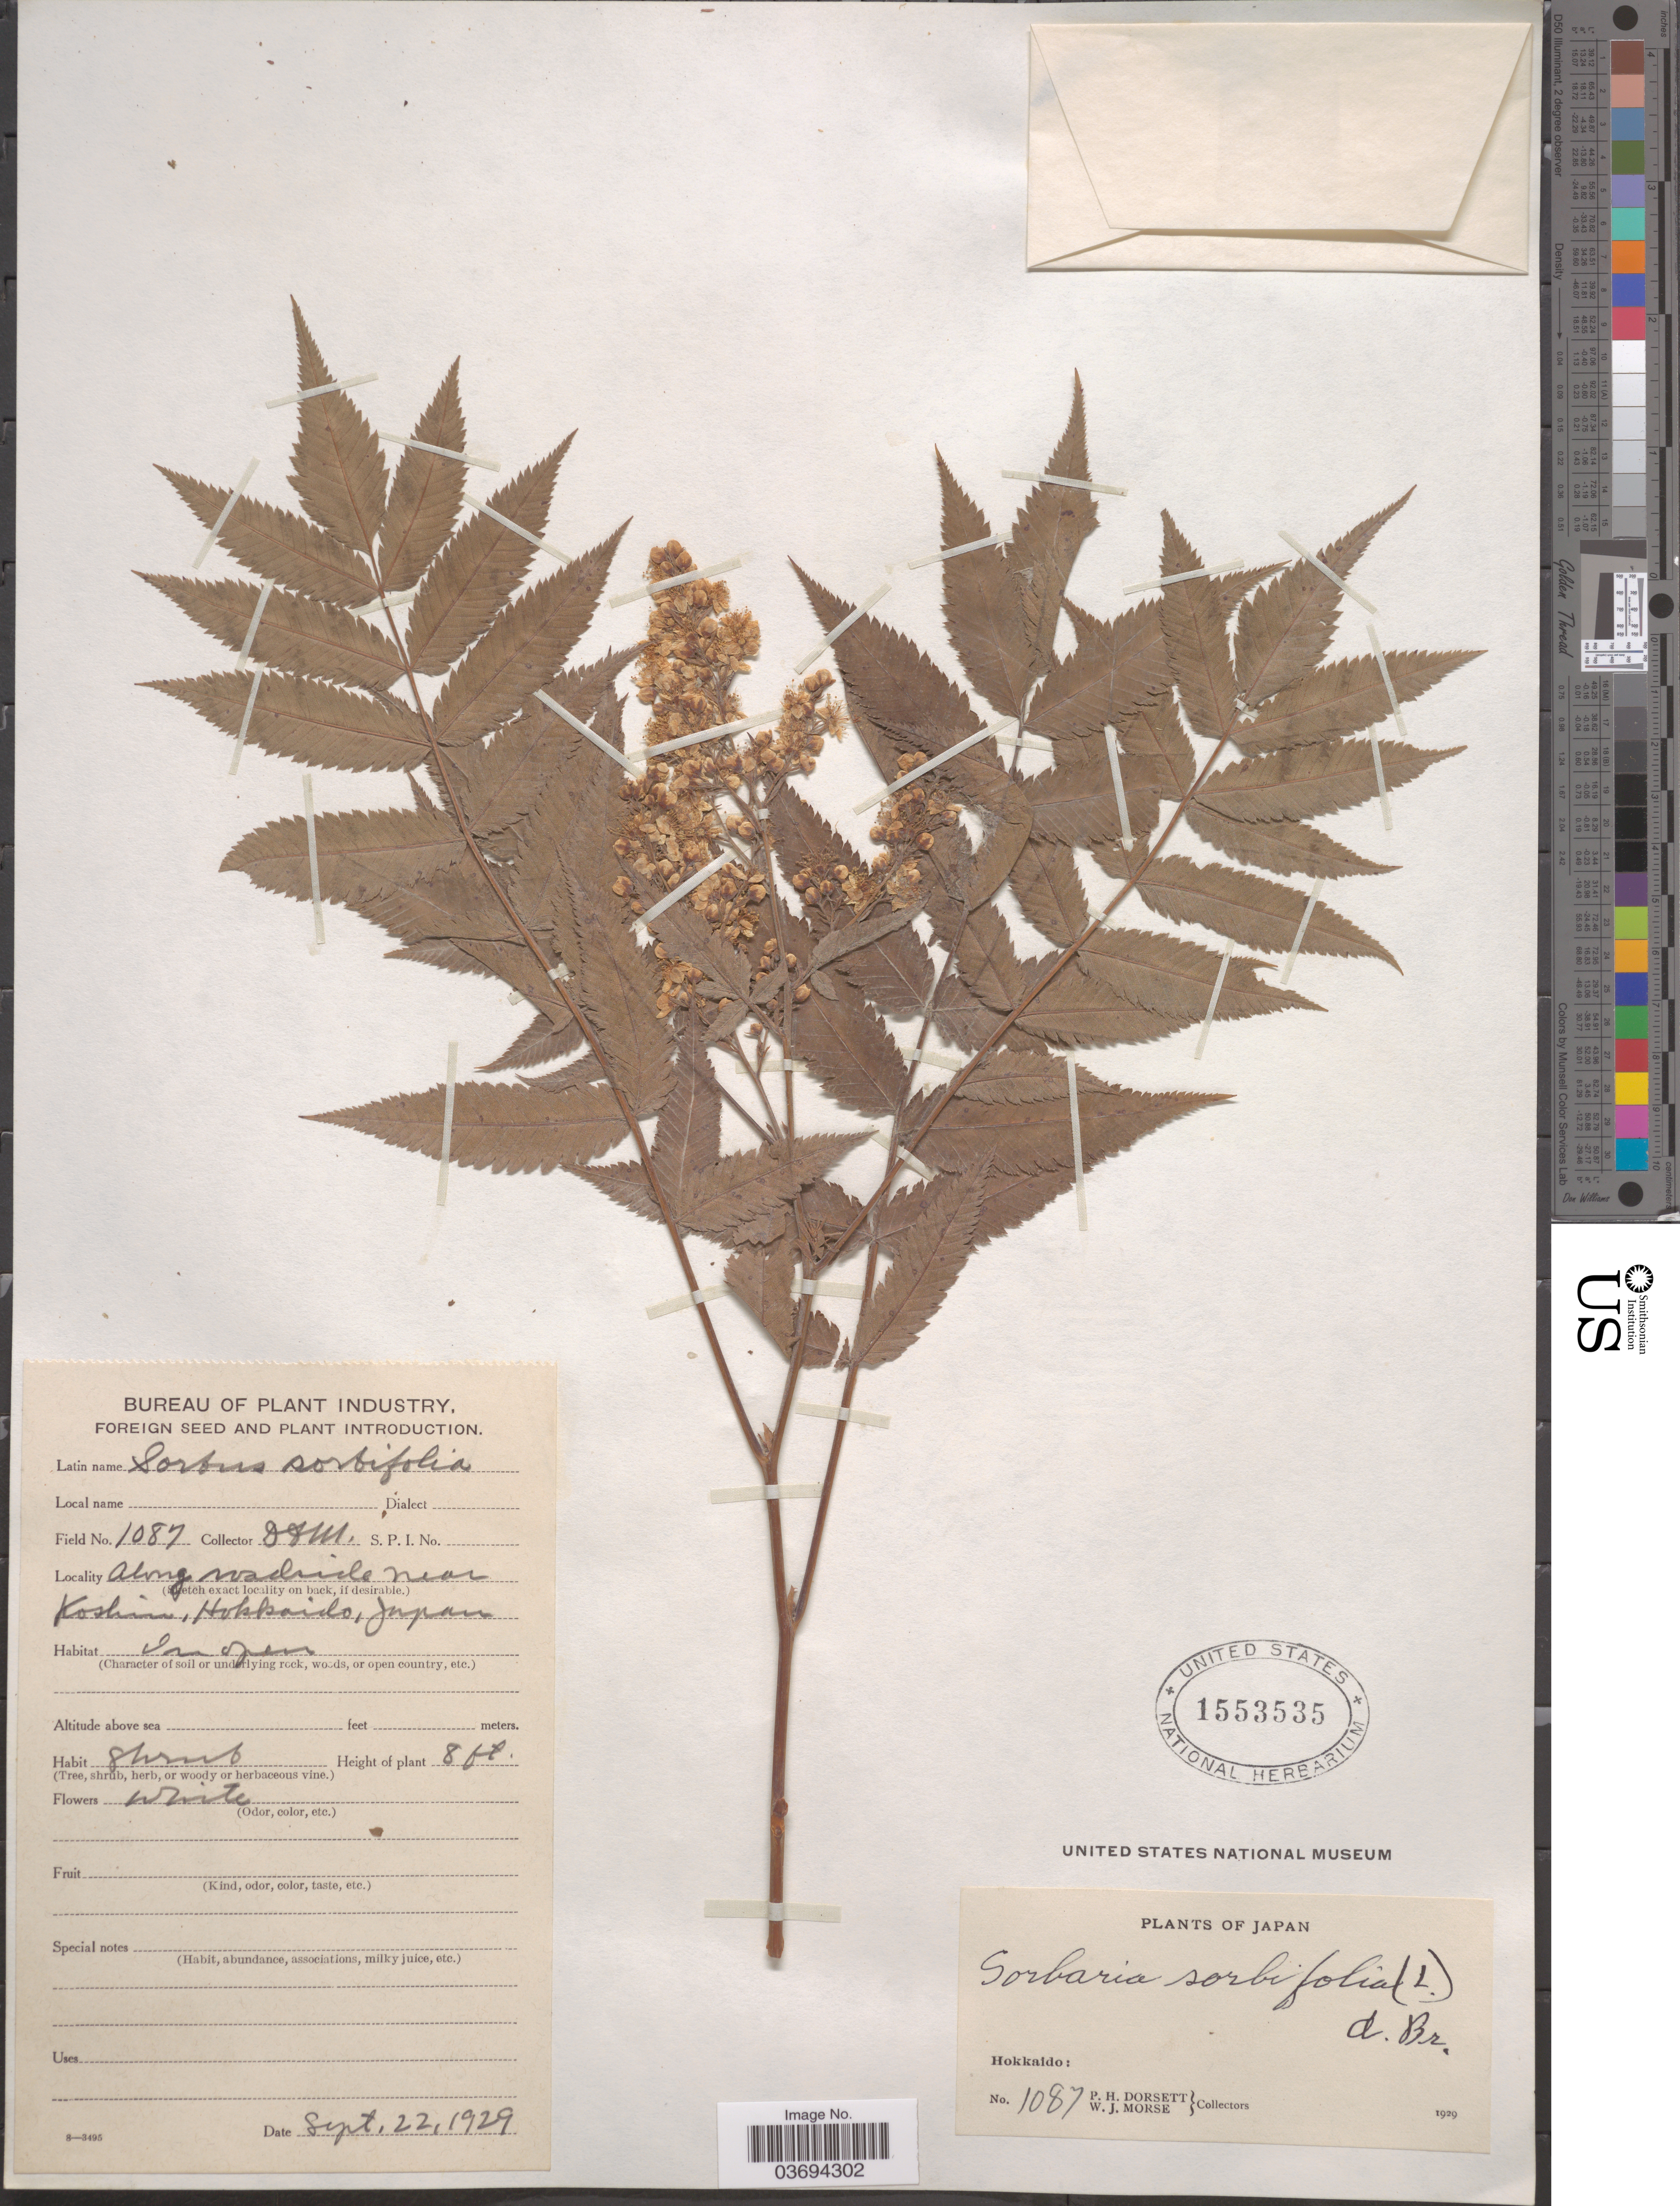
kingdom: Plantae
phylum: Tracheophyta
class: Magnoliopsida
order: Rosales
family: Rosaceae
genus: Sorbaria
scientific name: Sorbaria sorbifolia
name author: (L.) A. Braun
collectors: P. H. Dorsett & W. J. Morse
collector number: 1087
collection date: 1929-09-22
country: Japan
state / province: Hokkaidō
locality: Along roadside near Koshin.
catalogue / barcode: US 1553535